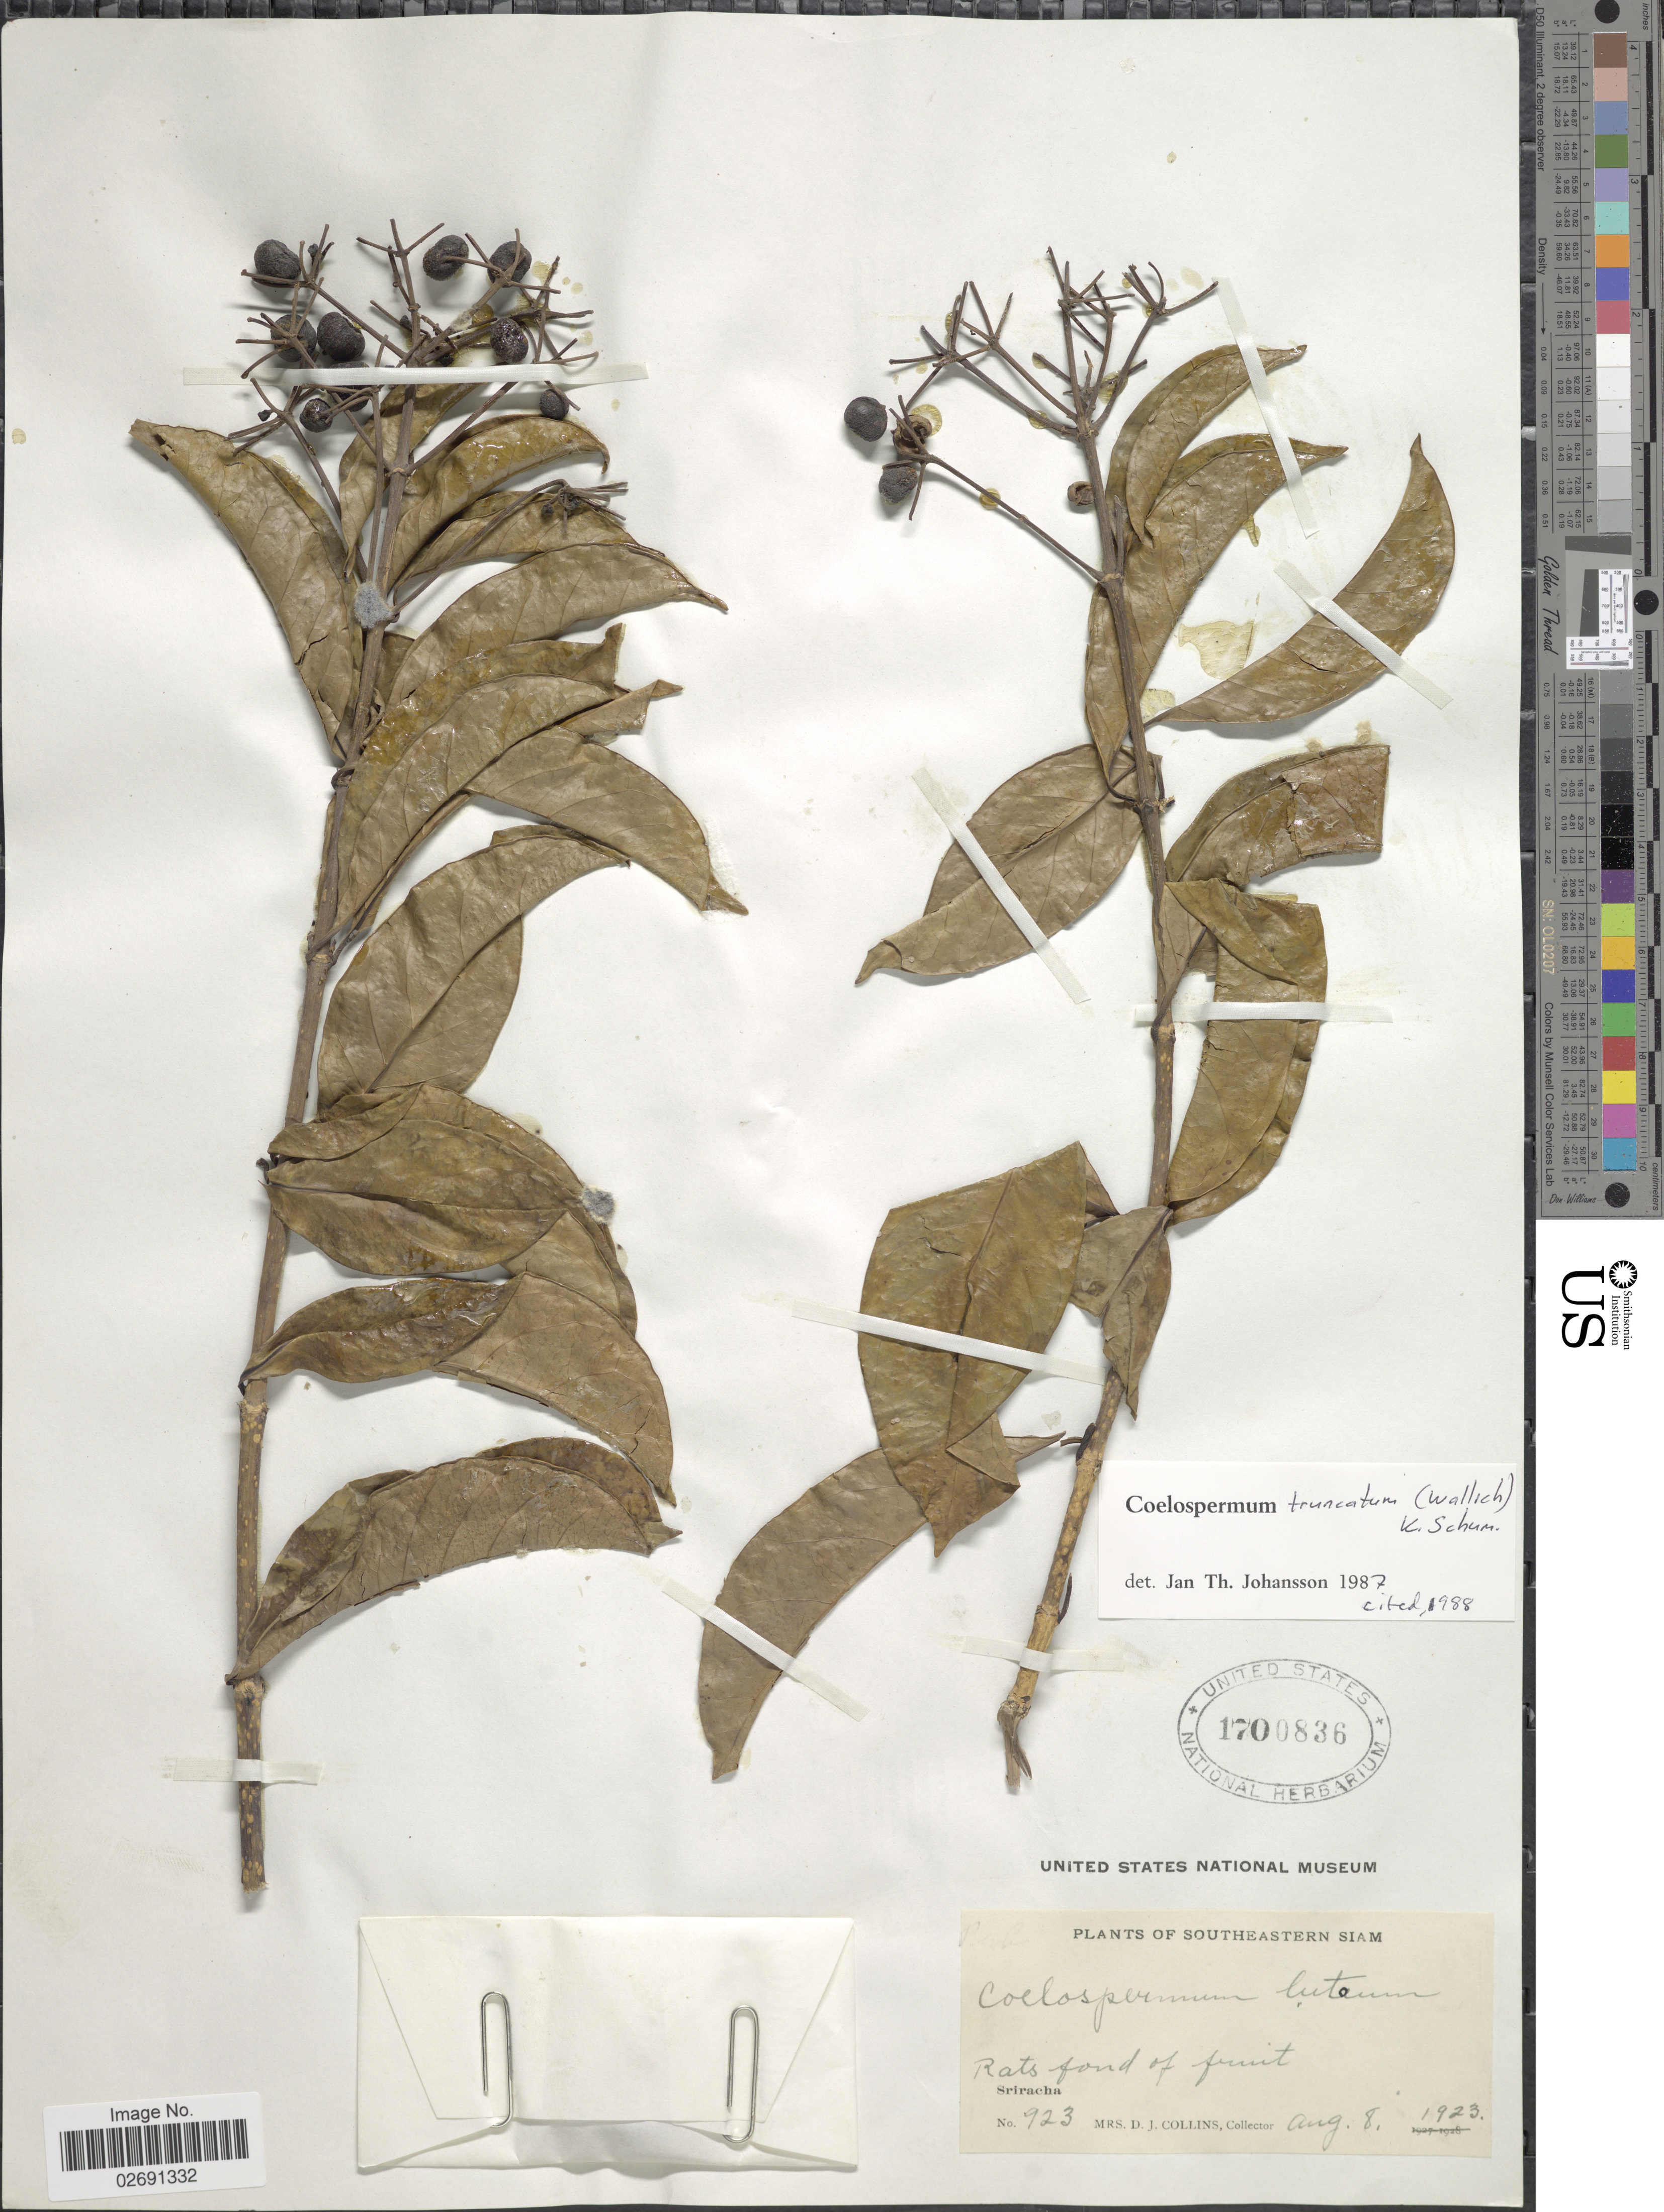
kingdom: Plantae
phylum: Tracheophyta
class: Magnoliopsida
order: Gentianales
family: Rubiaceae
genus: Coelospermum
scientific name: Coelospermum truncatum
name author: (Wall.) Baill. ex K. Schum.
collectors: Mrs. D. J. Collins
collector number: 923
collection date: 1923-08-08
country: Thailand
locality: Southeastern Siam, Sriracha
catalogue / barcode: US 1700836